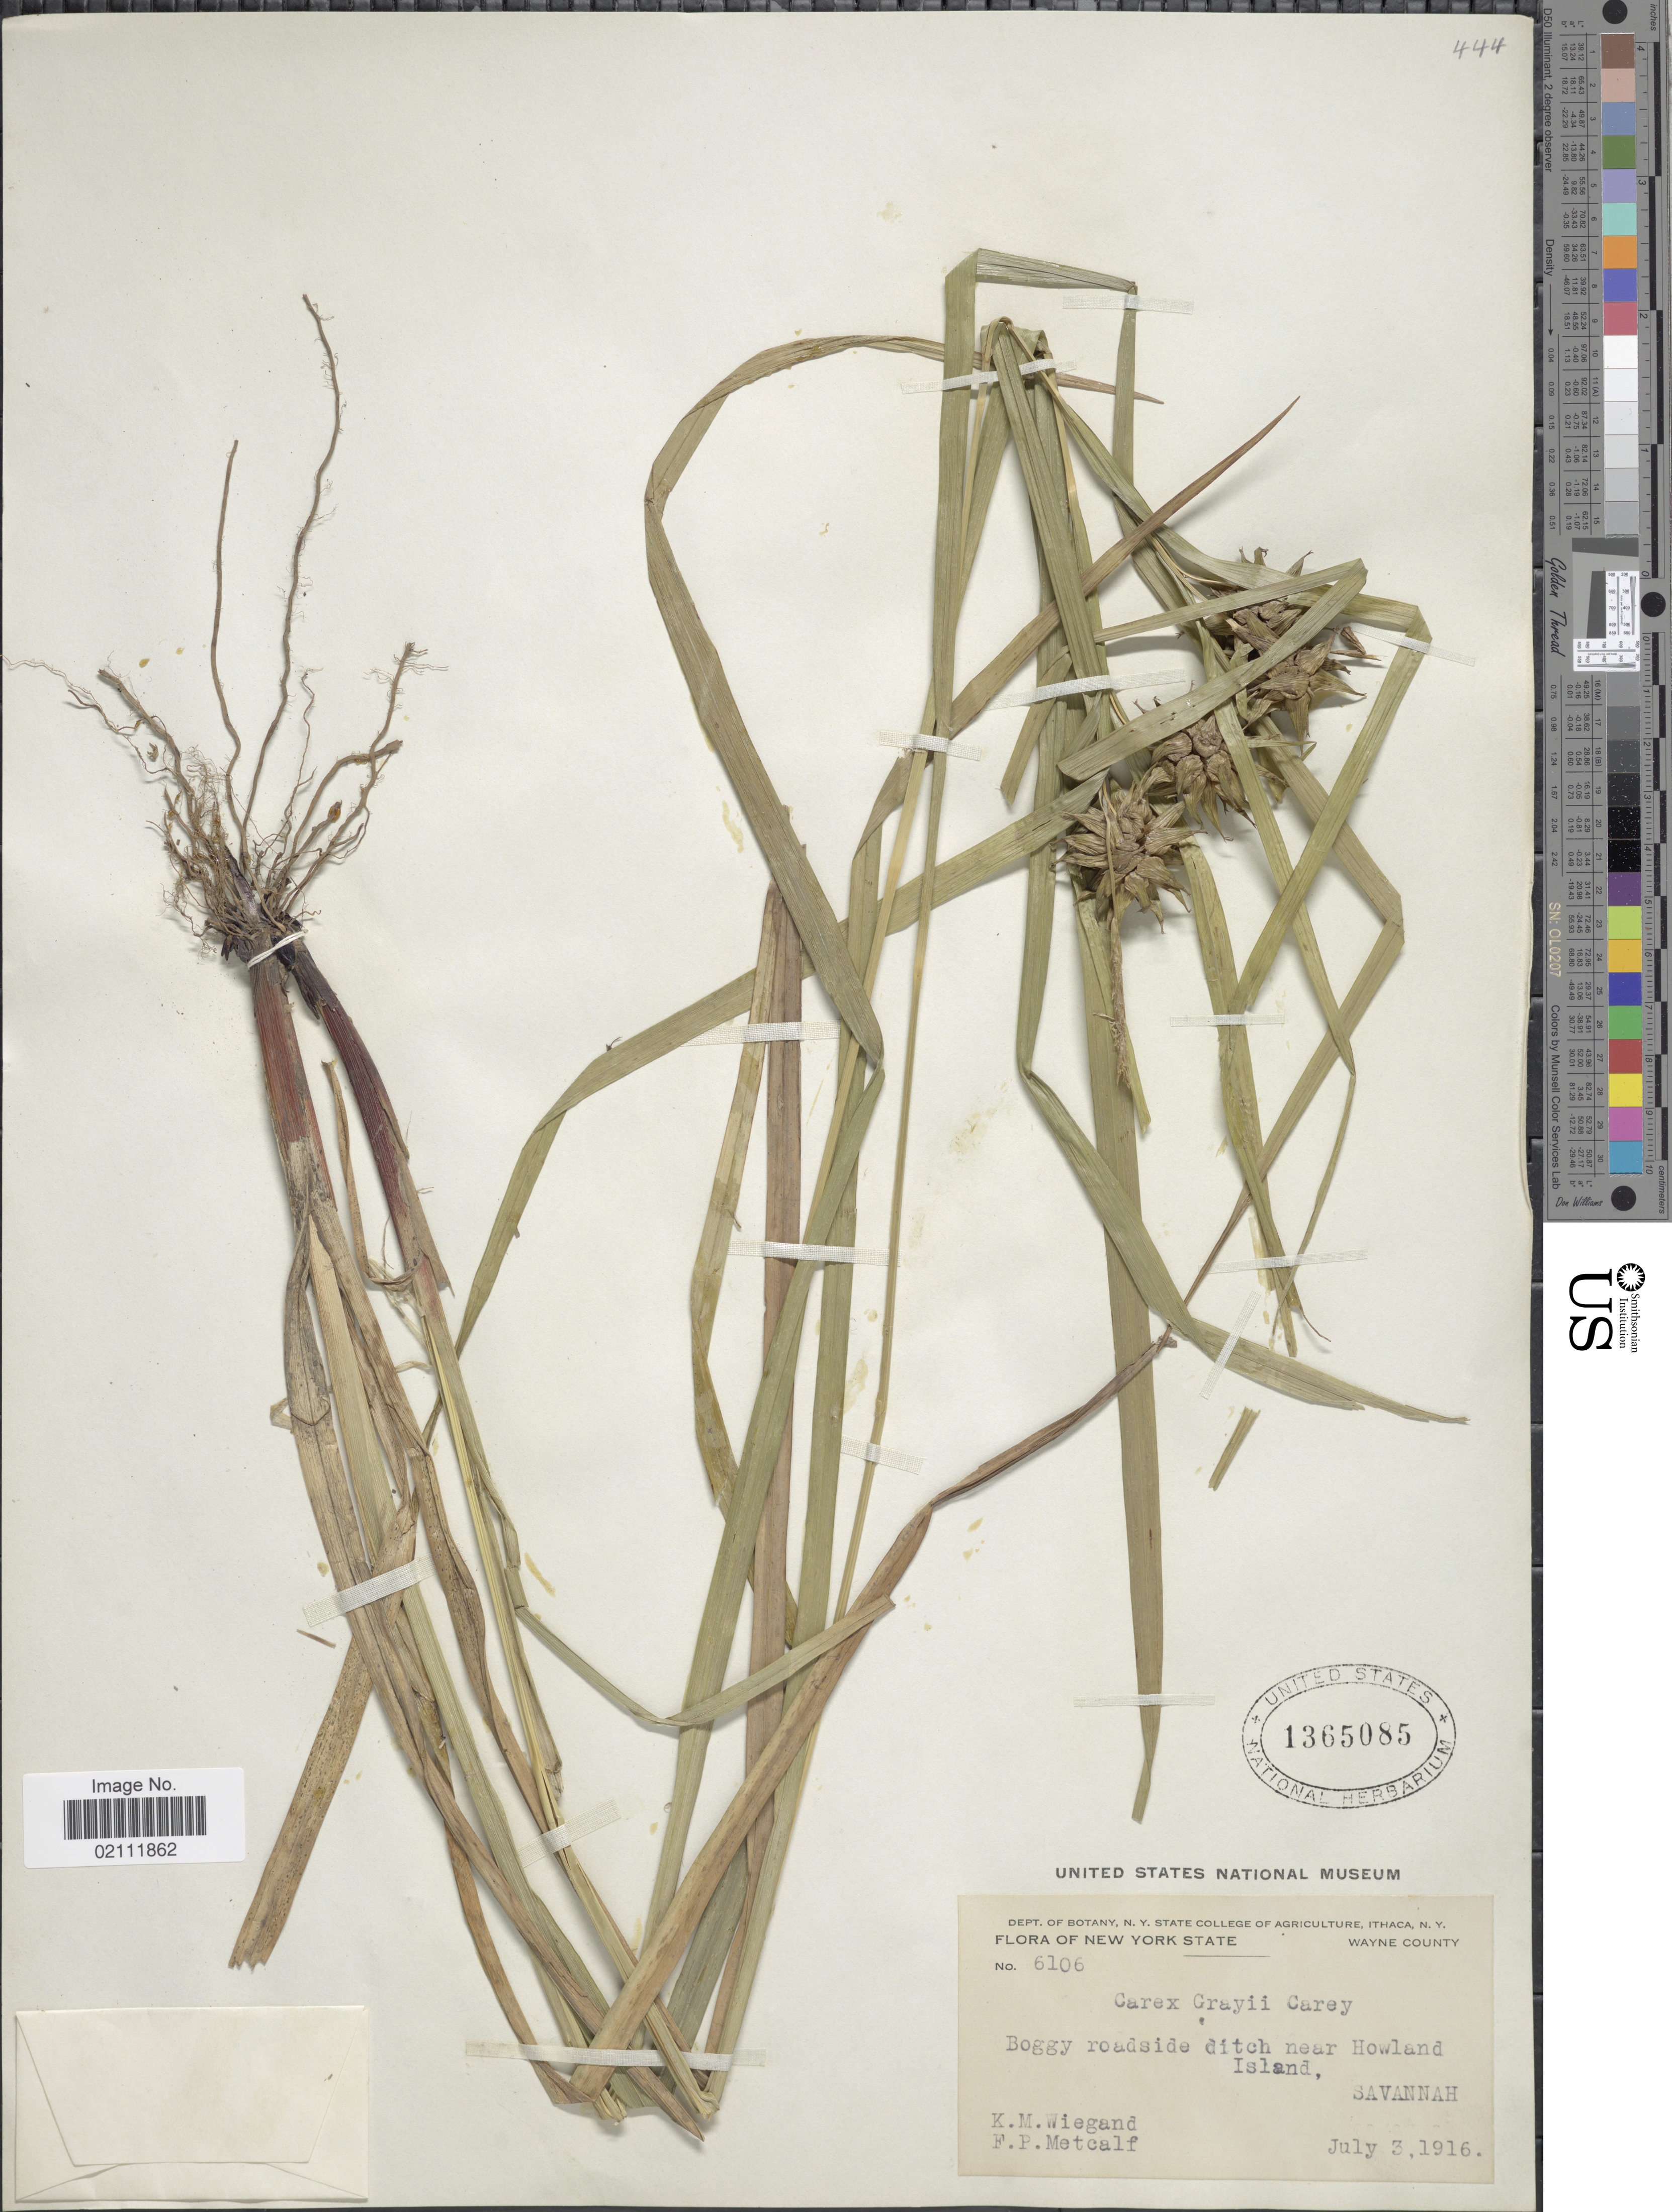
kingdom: Plantae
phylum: Tracheophyta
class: Liliopsida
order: Poales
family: Cyperaceae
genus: Carex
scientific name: Carex grayi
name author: J. Carey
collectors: K. M. Wiegand & F. Metcalf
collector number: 6106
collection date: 1916-07-03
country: United States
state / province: New York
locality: Wayne County, Boggy roadside ditch near Howland Island, Savannah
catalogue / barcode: US 1365085